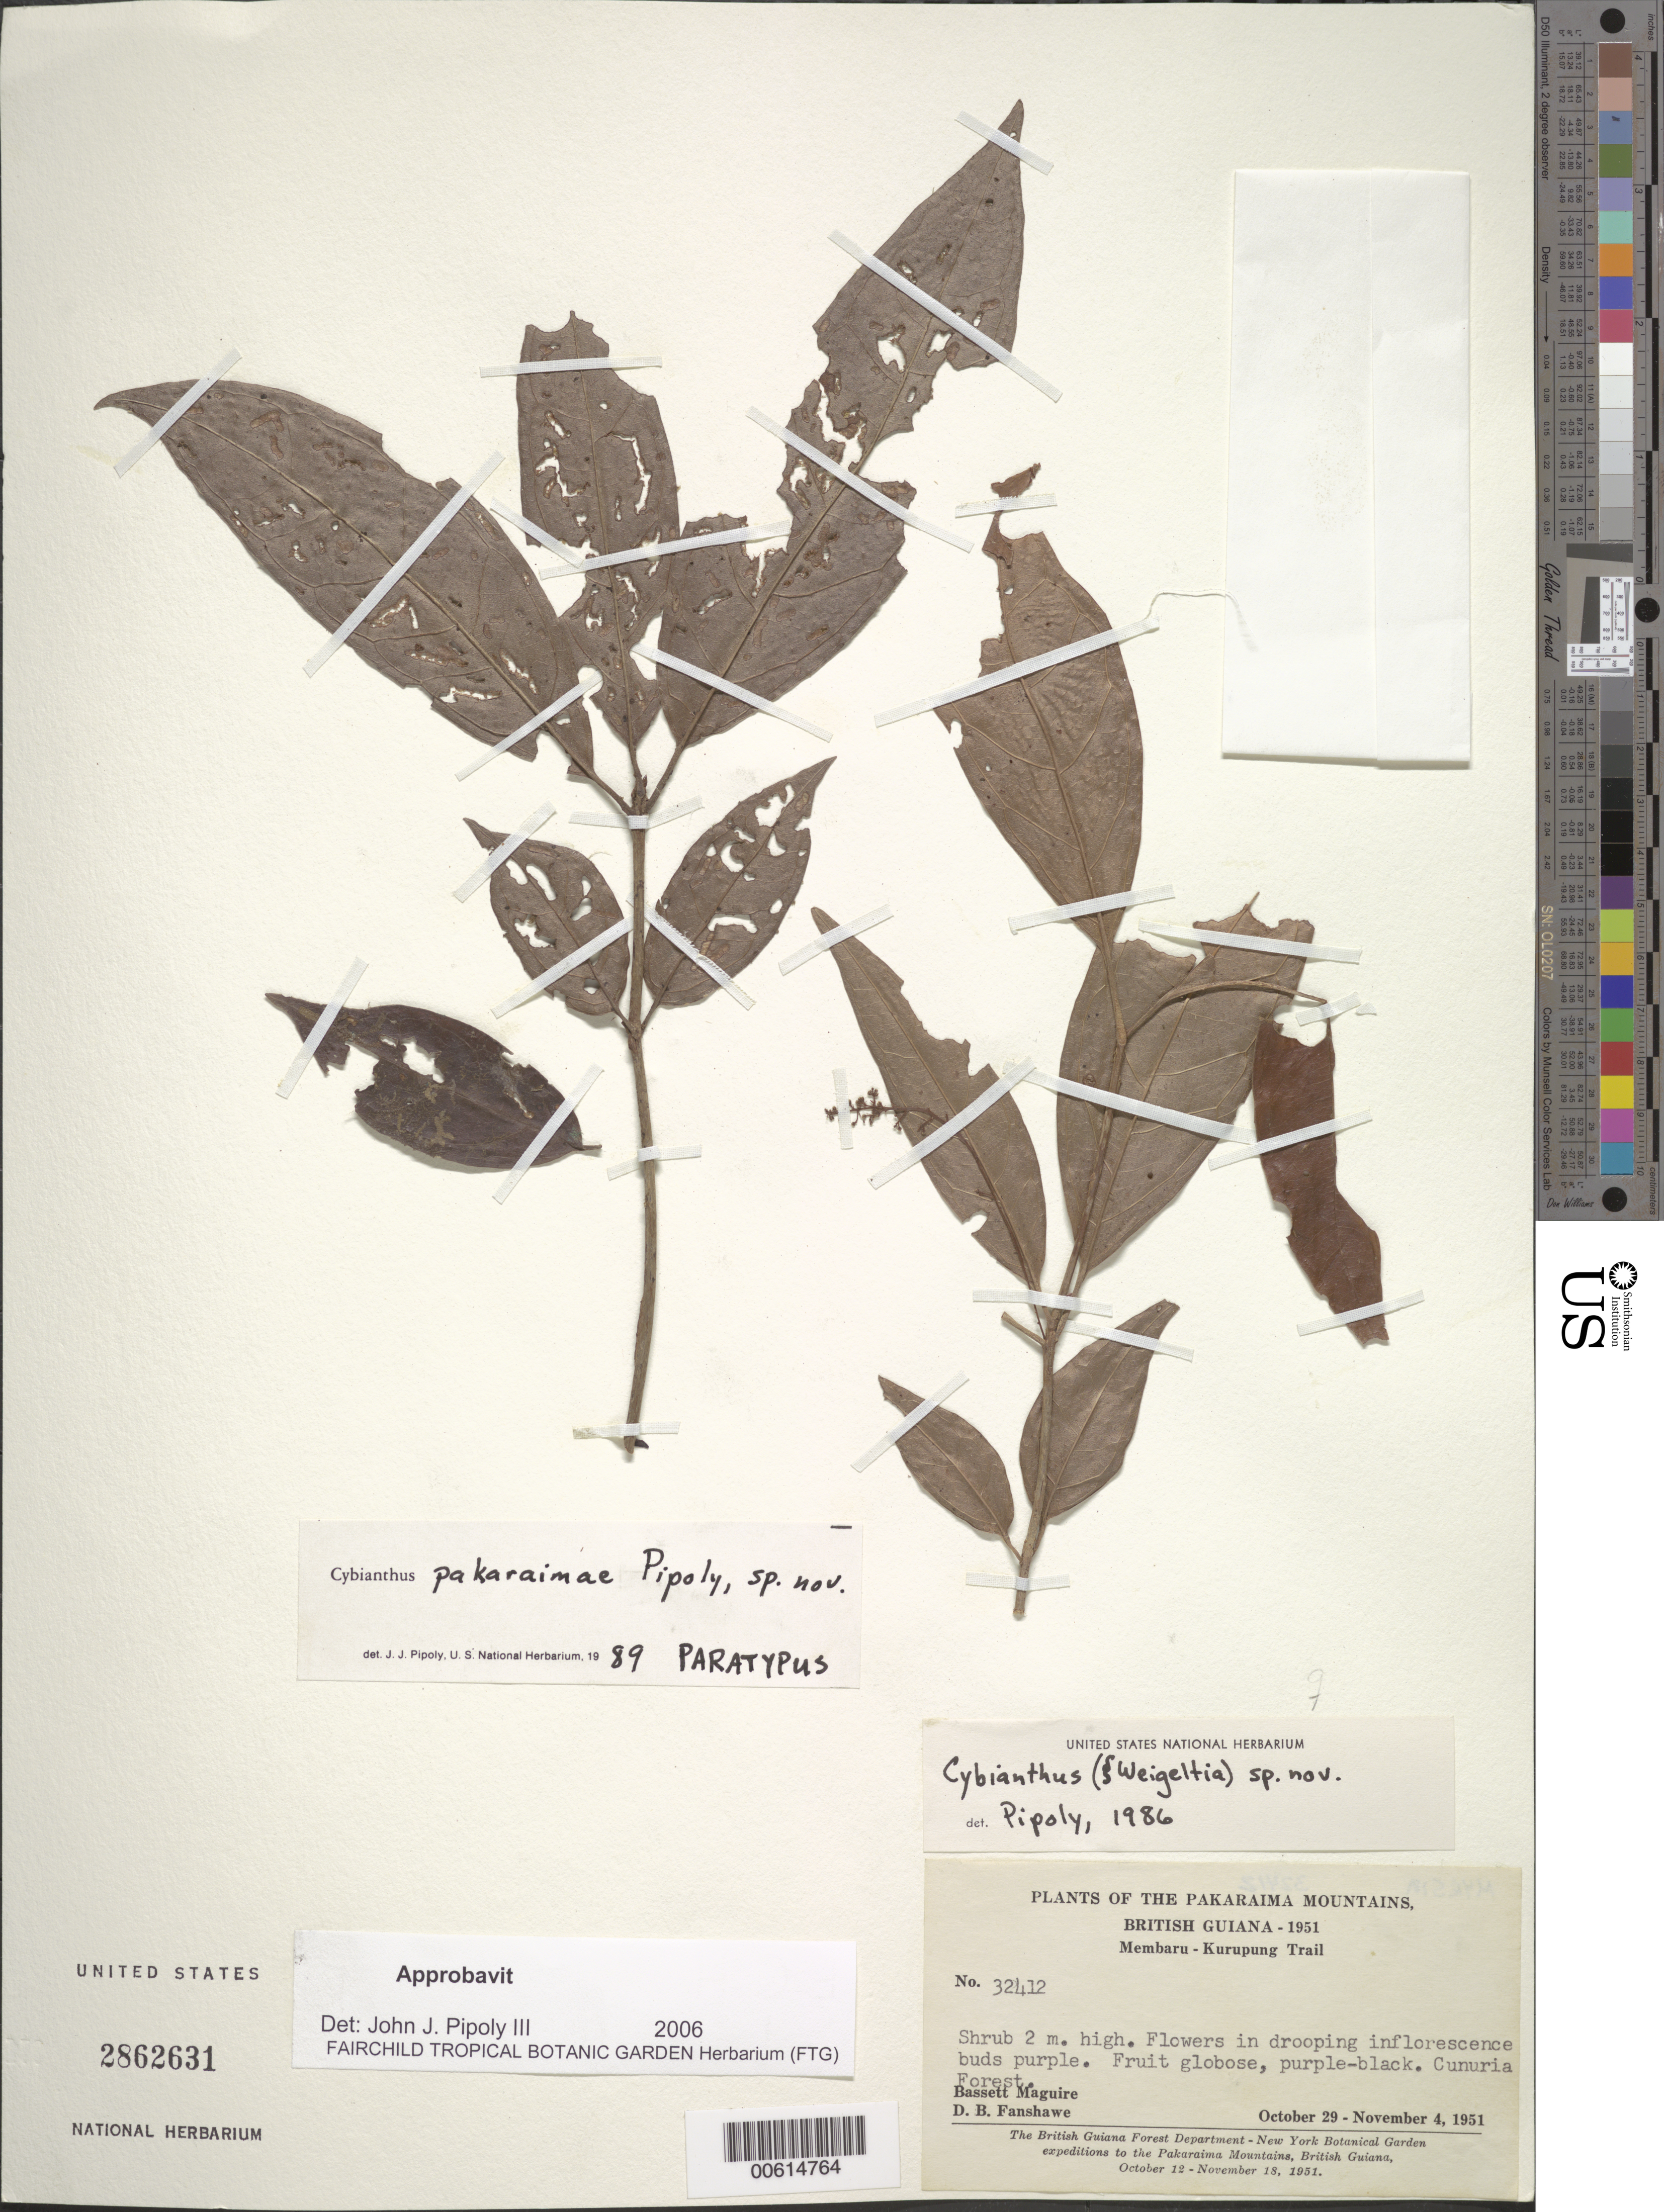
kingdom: Plantae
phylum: Tracheophyta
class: Magnoliopsida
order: Ericales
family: Primulaceae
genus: Cybianthus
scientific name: Cybianthus pakaraimae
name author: Pipoly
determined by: Pipoly, J. J., III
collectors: B. Maguire & D. B. Fanshawe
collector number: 32412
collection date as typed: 29-Oct-51 to 4-Nov-51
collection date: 1951-10-29/1951-11-04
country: Guyana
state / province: Cuyuni-Mazaruni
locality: Membaru-Kurupung Trail, Pakaraima Mts.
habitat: Cunuria forest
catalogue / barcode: US 2862631